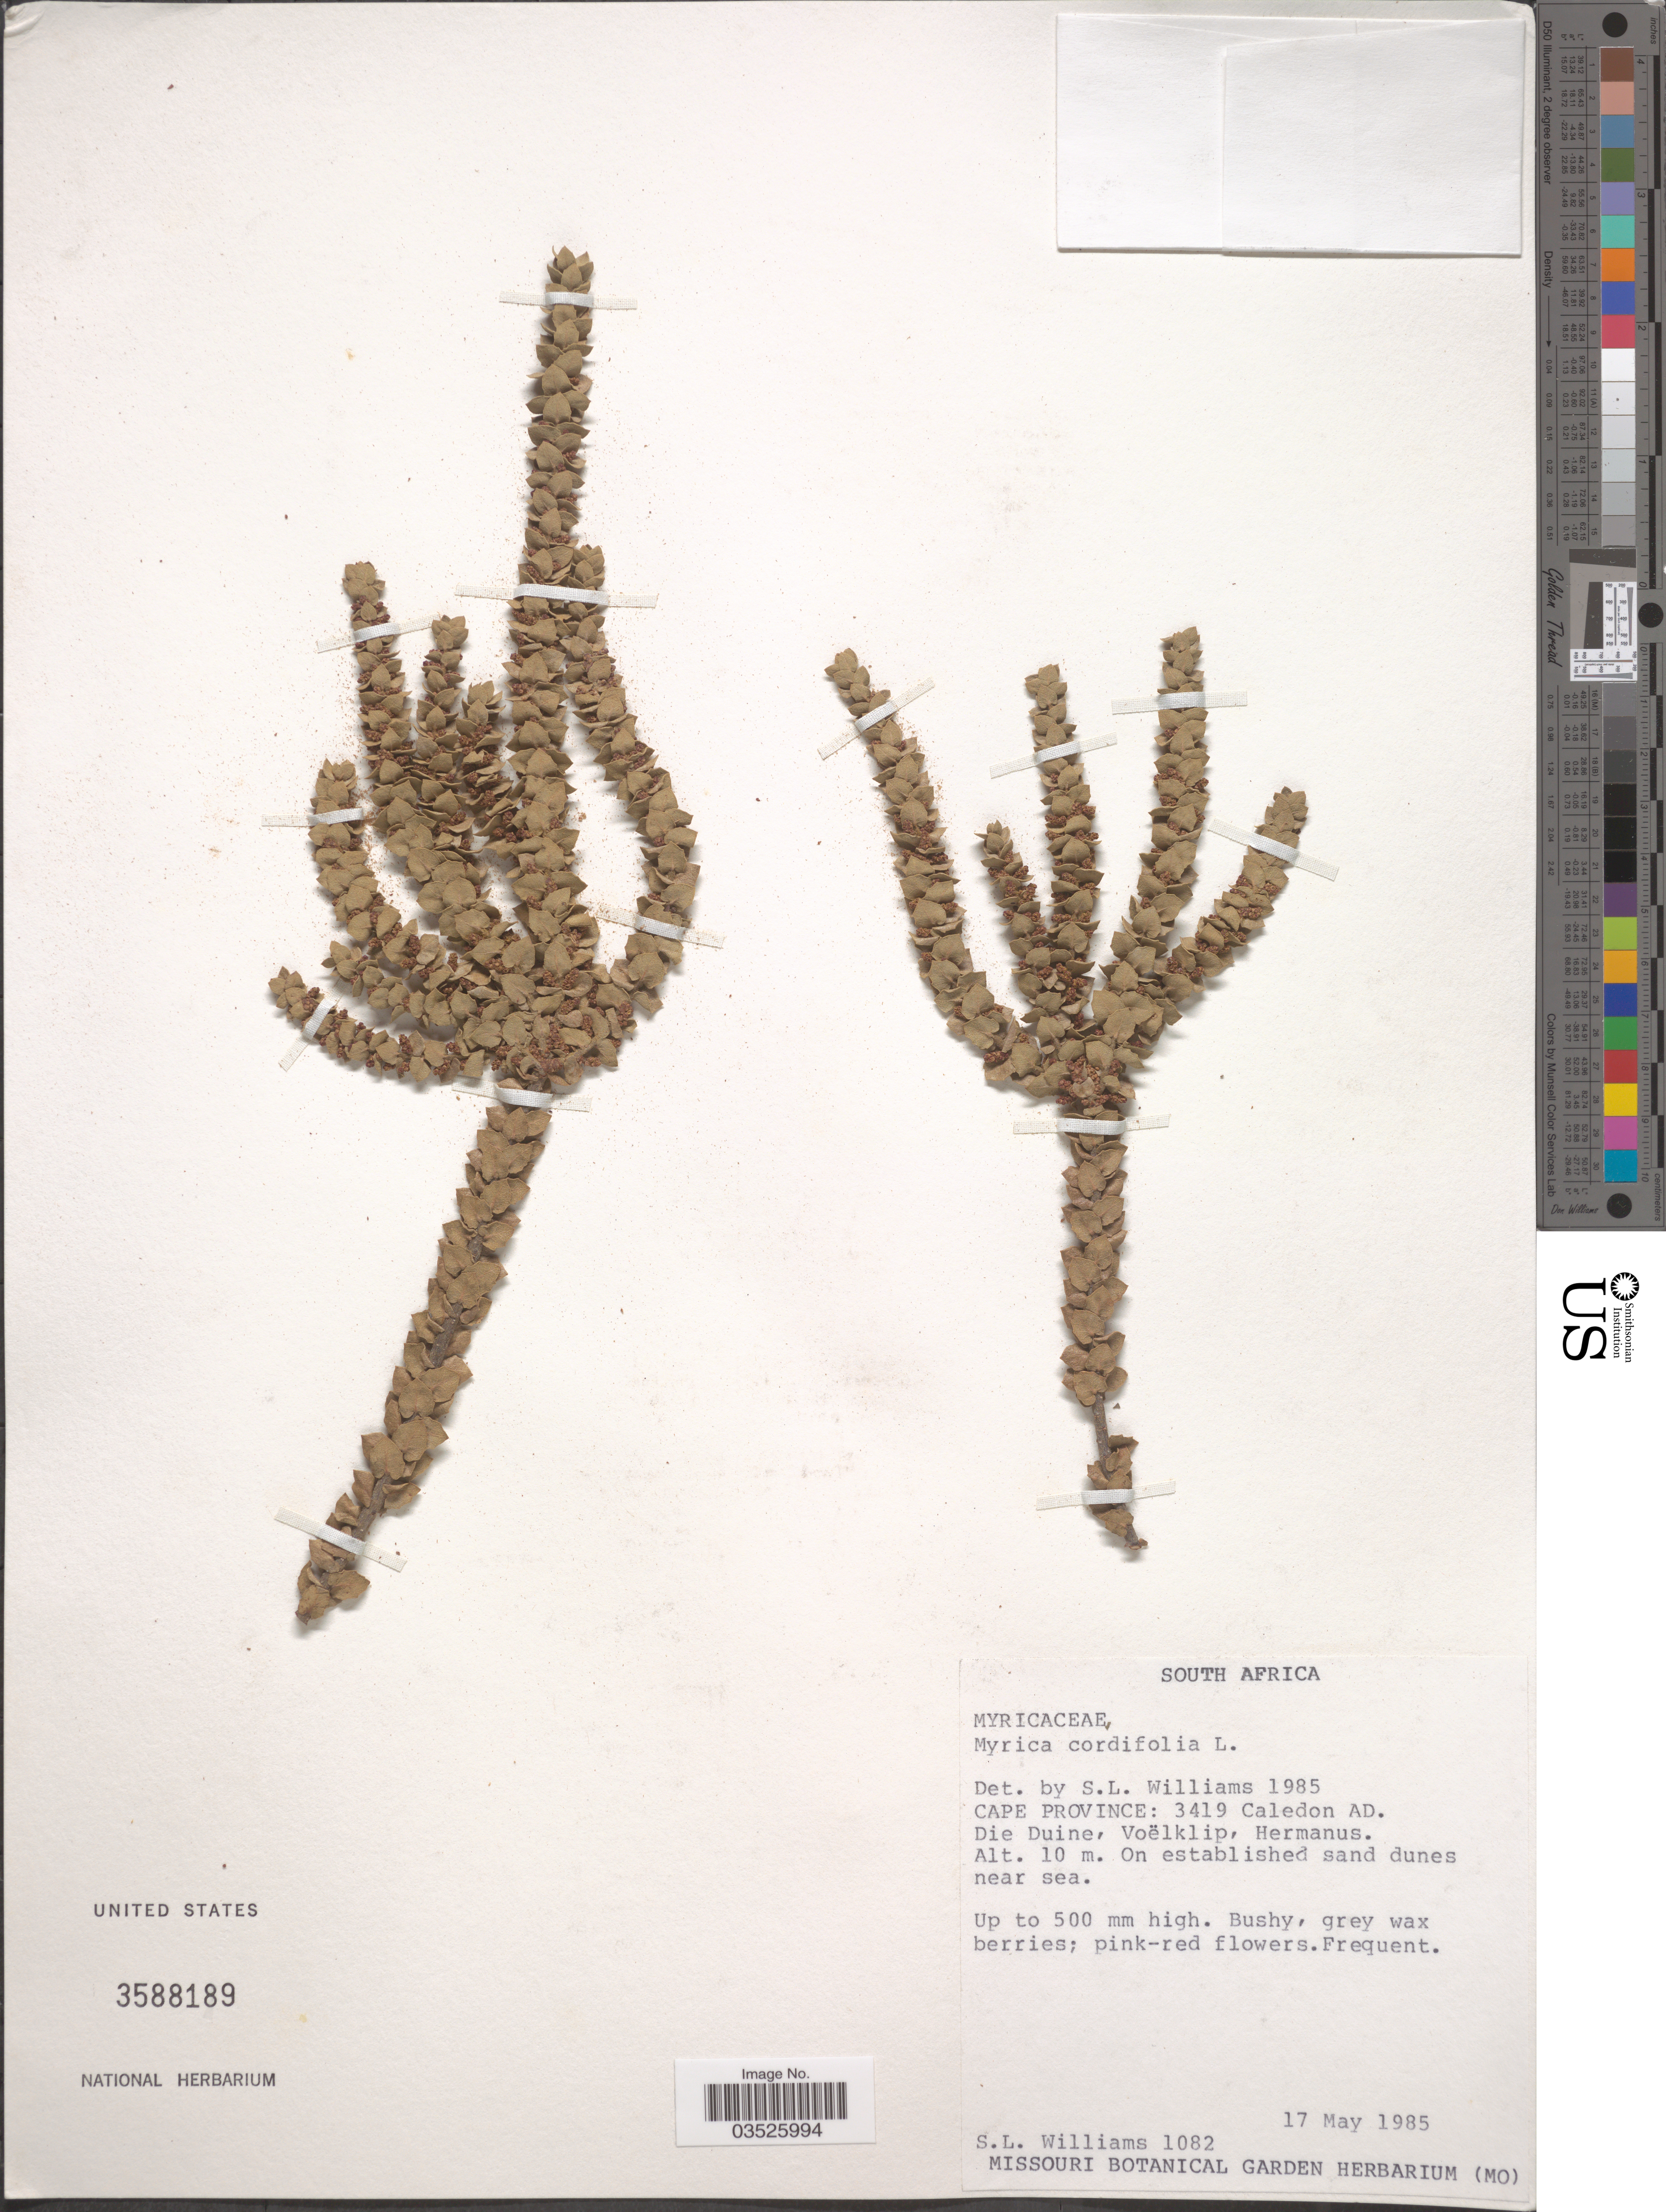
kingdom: Plantae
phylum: Tracheophyta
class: Magnoliopsida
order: Fagales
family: Myricaceae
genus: Morella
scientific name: Morella cordifolia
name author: (L.) Killick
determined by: Strong, Mark T., (BOT), Smithsonian Institution - National Museum of Natural History (UNITED STATES)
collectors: S. L. Williams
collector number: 1082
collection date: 1985-05-17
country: South Africa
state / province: Western Cape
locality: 3419 Caledon AD. Die Duine, Voëlklip, Hermanus. On established sand dunes near sea.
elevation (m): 10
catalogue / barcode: US 3588189